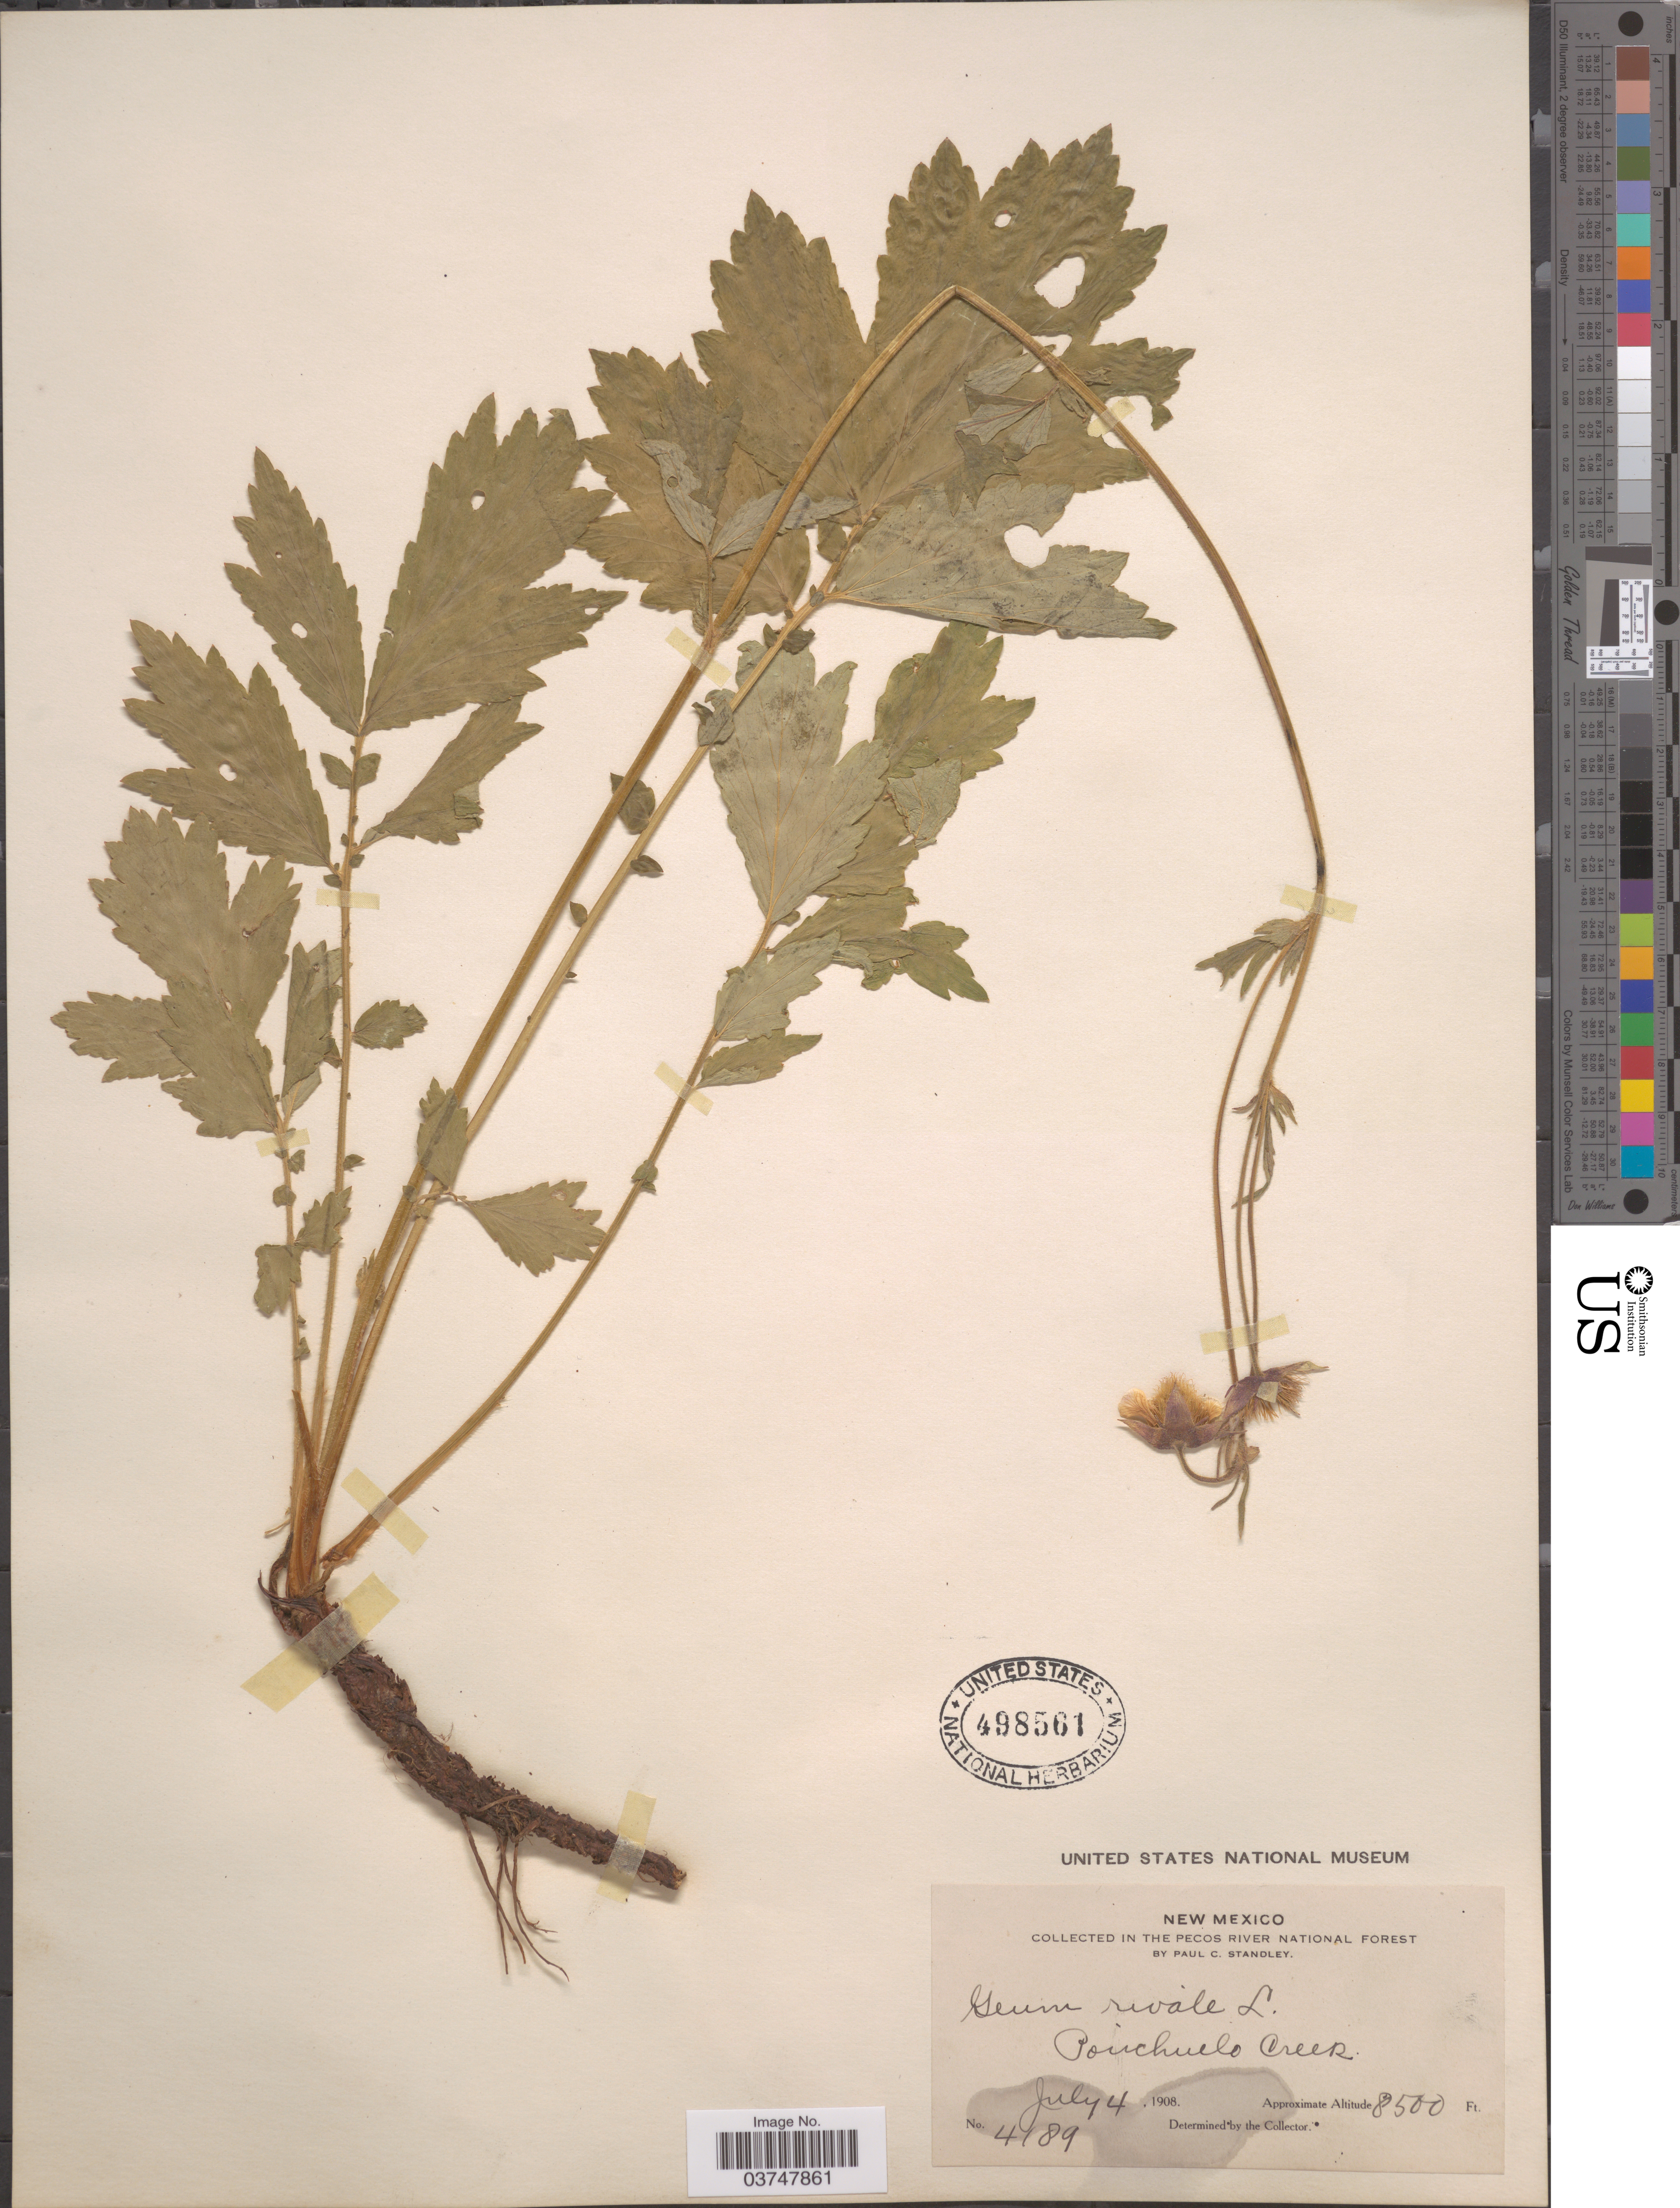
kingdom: Plantae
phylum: Tracheophyta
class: Magnoliopsida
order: Rosales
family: Rosaceae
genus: Geum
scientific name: Geum rivale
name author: L.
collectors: P. C. Standley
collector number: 4189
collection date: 1908-07-04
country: United States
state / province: New Mexico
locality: In the Pecos River National Forest. Pouchuelo Creek.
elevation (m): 2591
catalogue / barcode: US 498561